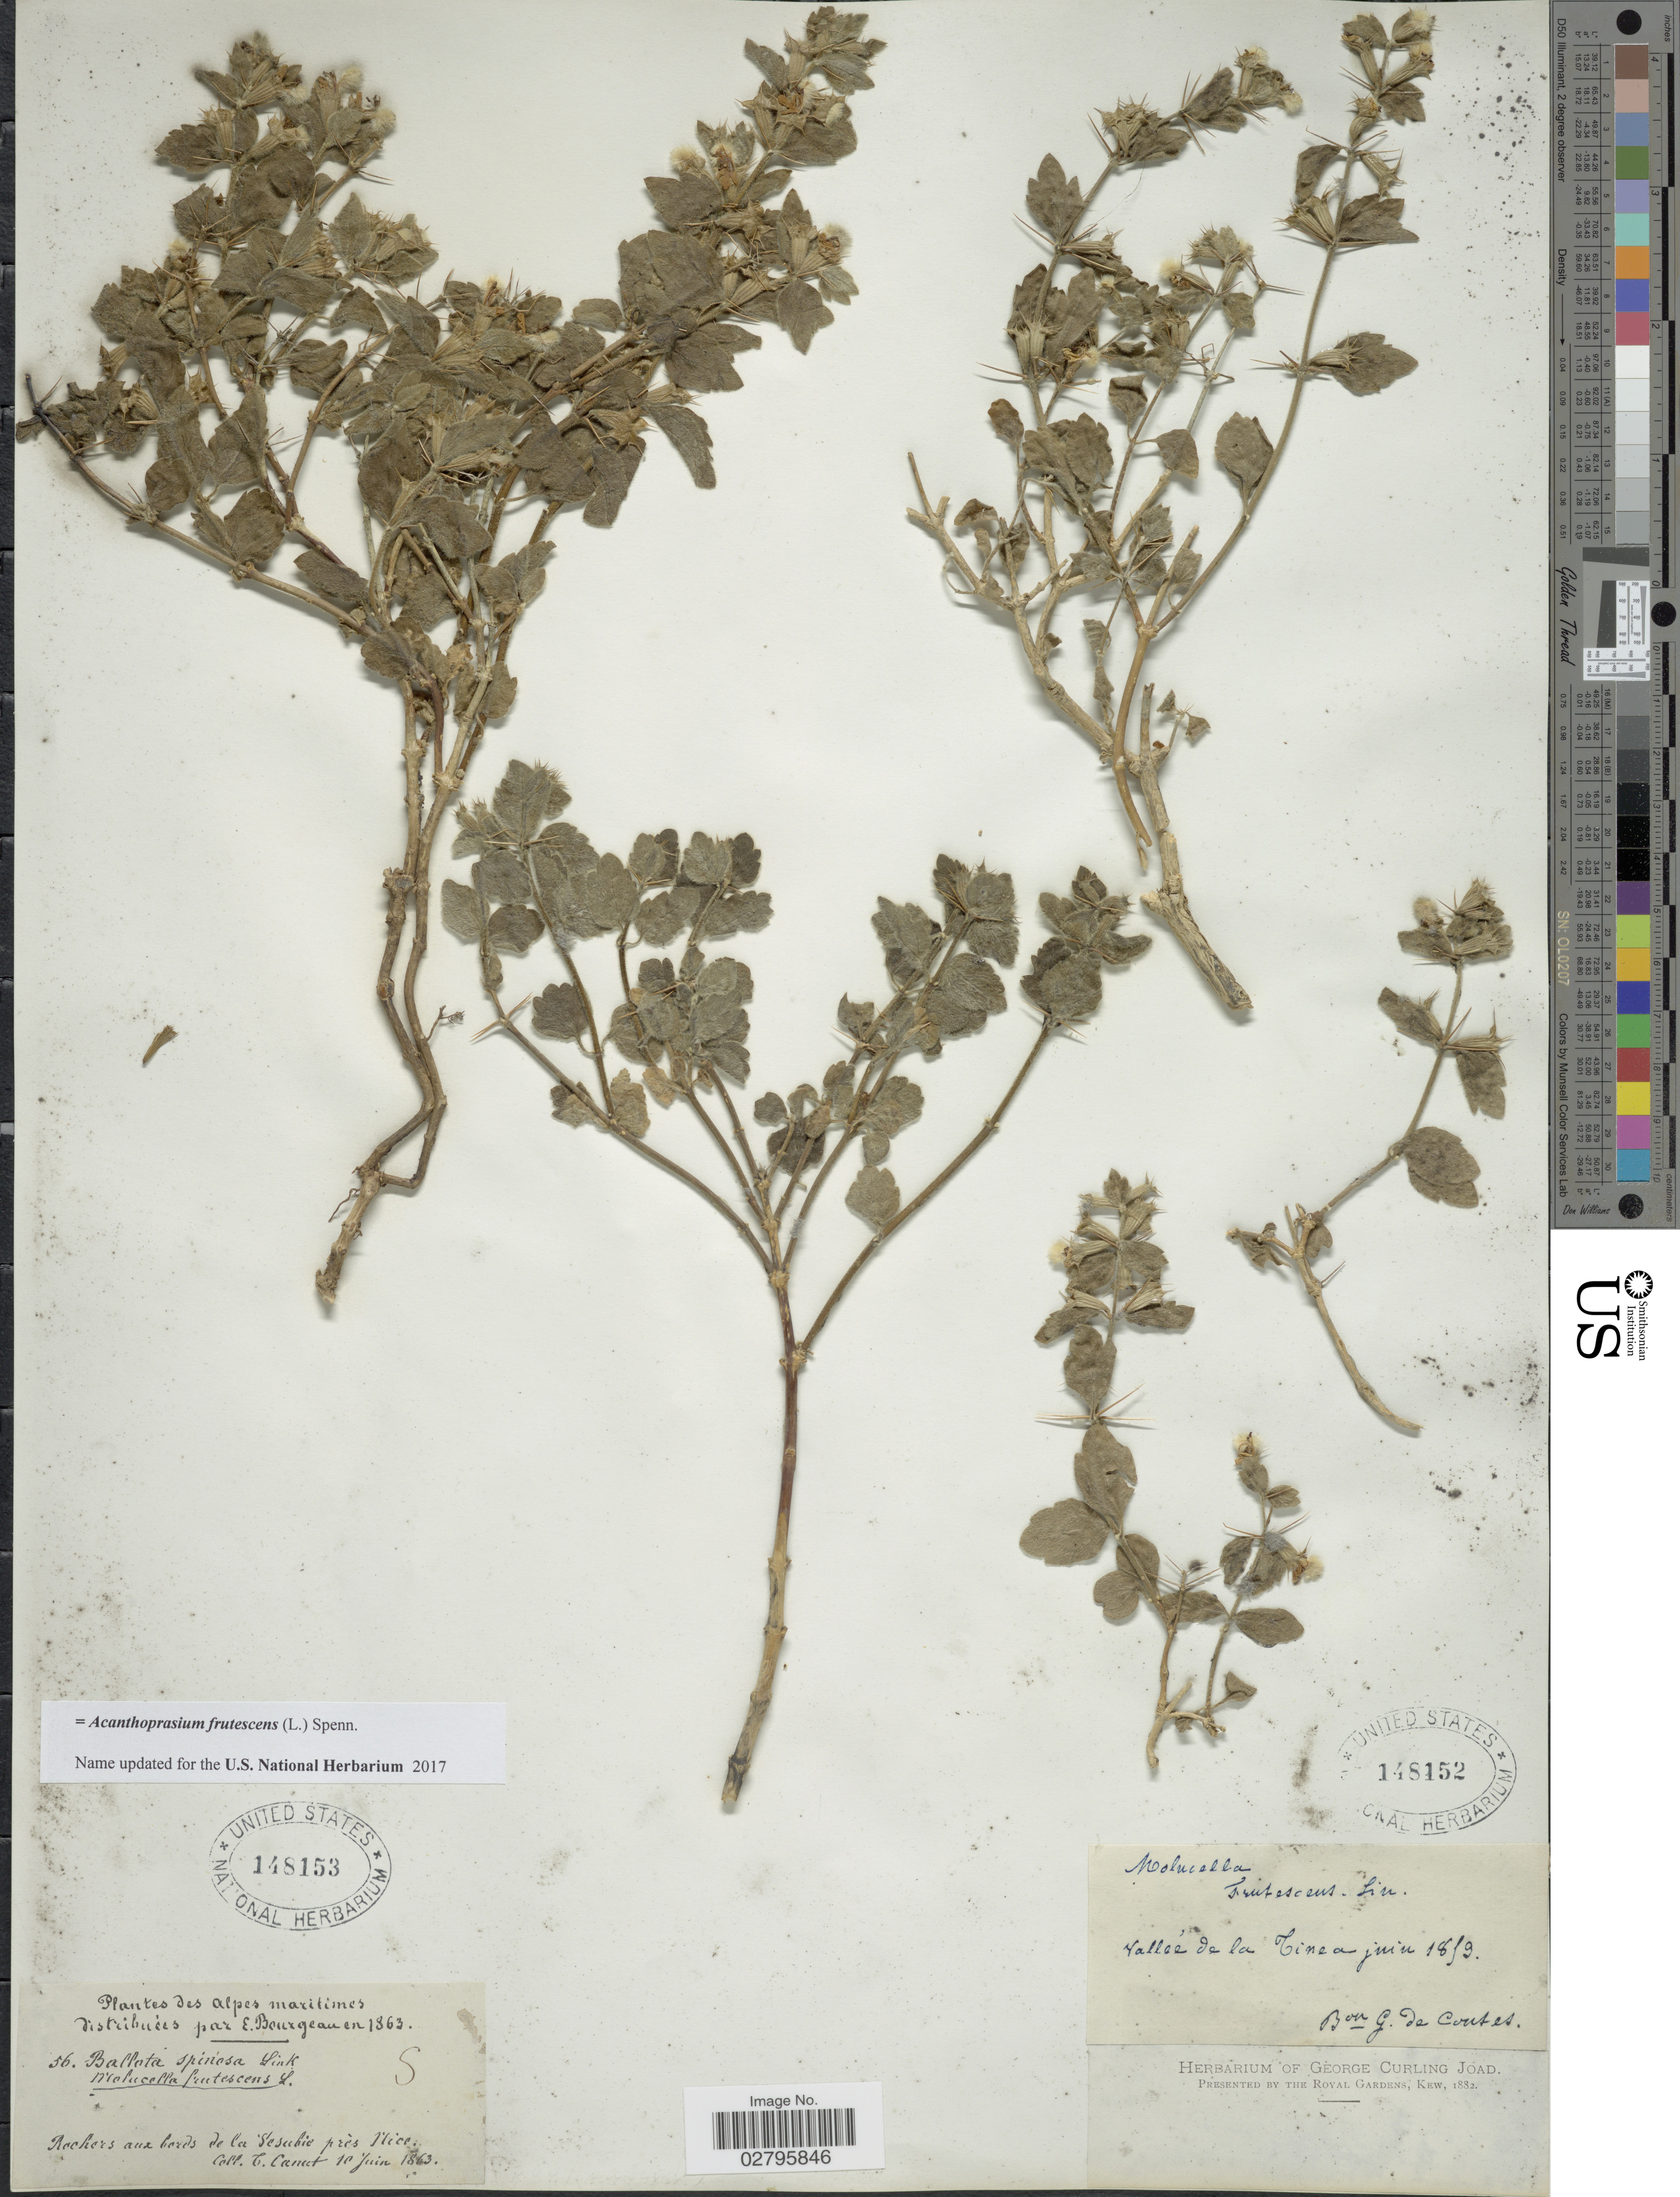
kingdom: Plantae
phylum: Tracheophyta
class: Magnoliopsida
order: Lamiales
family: Lamiaceae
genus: Acanthoprasium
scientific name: Acanthoprasium frutescens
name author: (L.) Spenn.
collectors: B. Coutes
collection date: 1859-06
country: France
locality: Vallée de la Tinea.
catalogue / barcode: US 148152-2